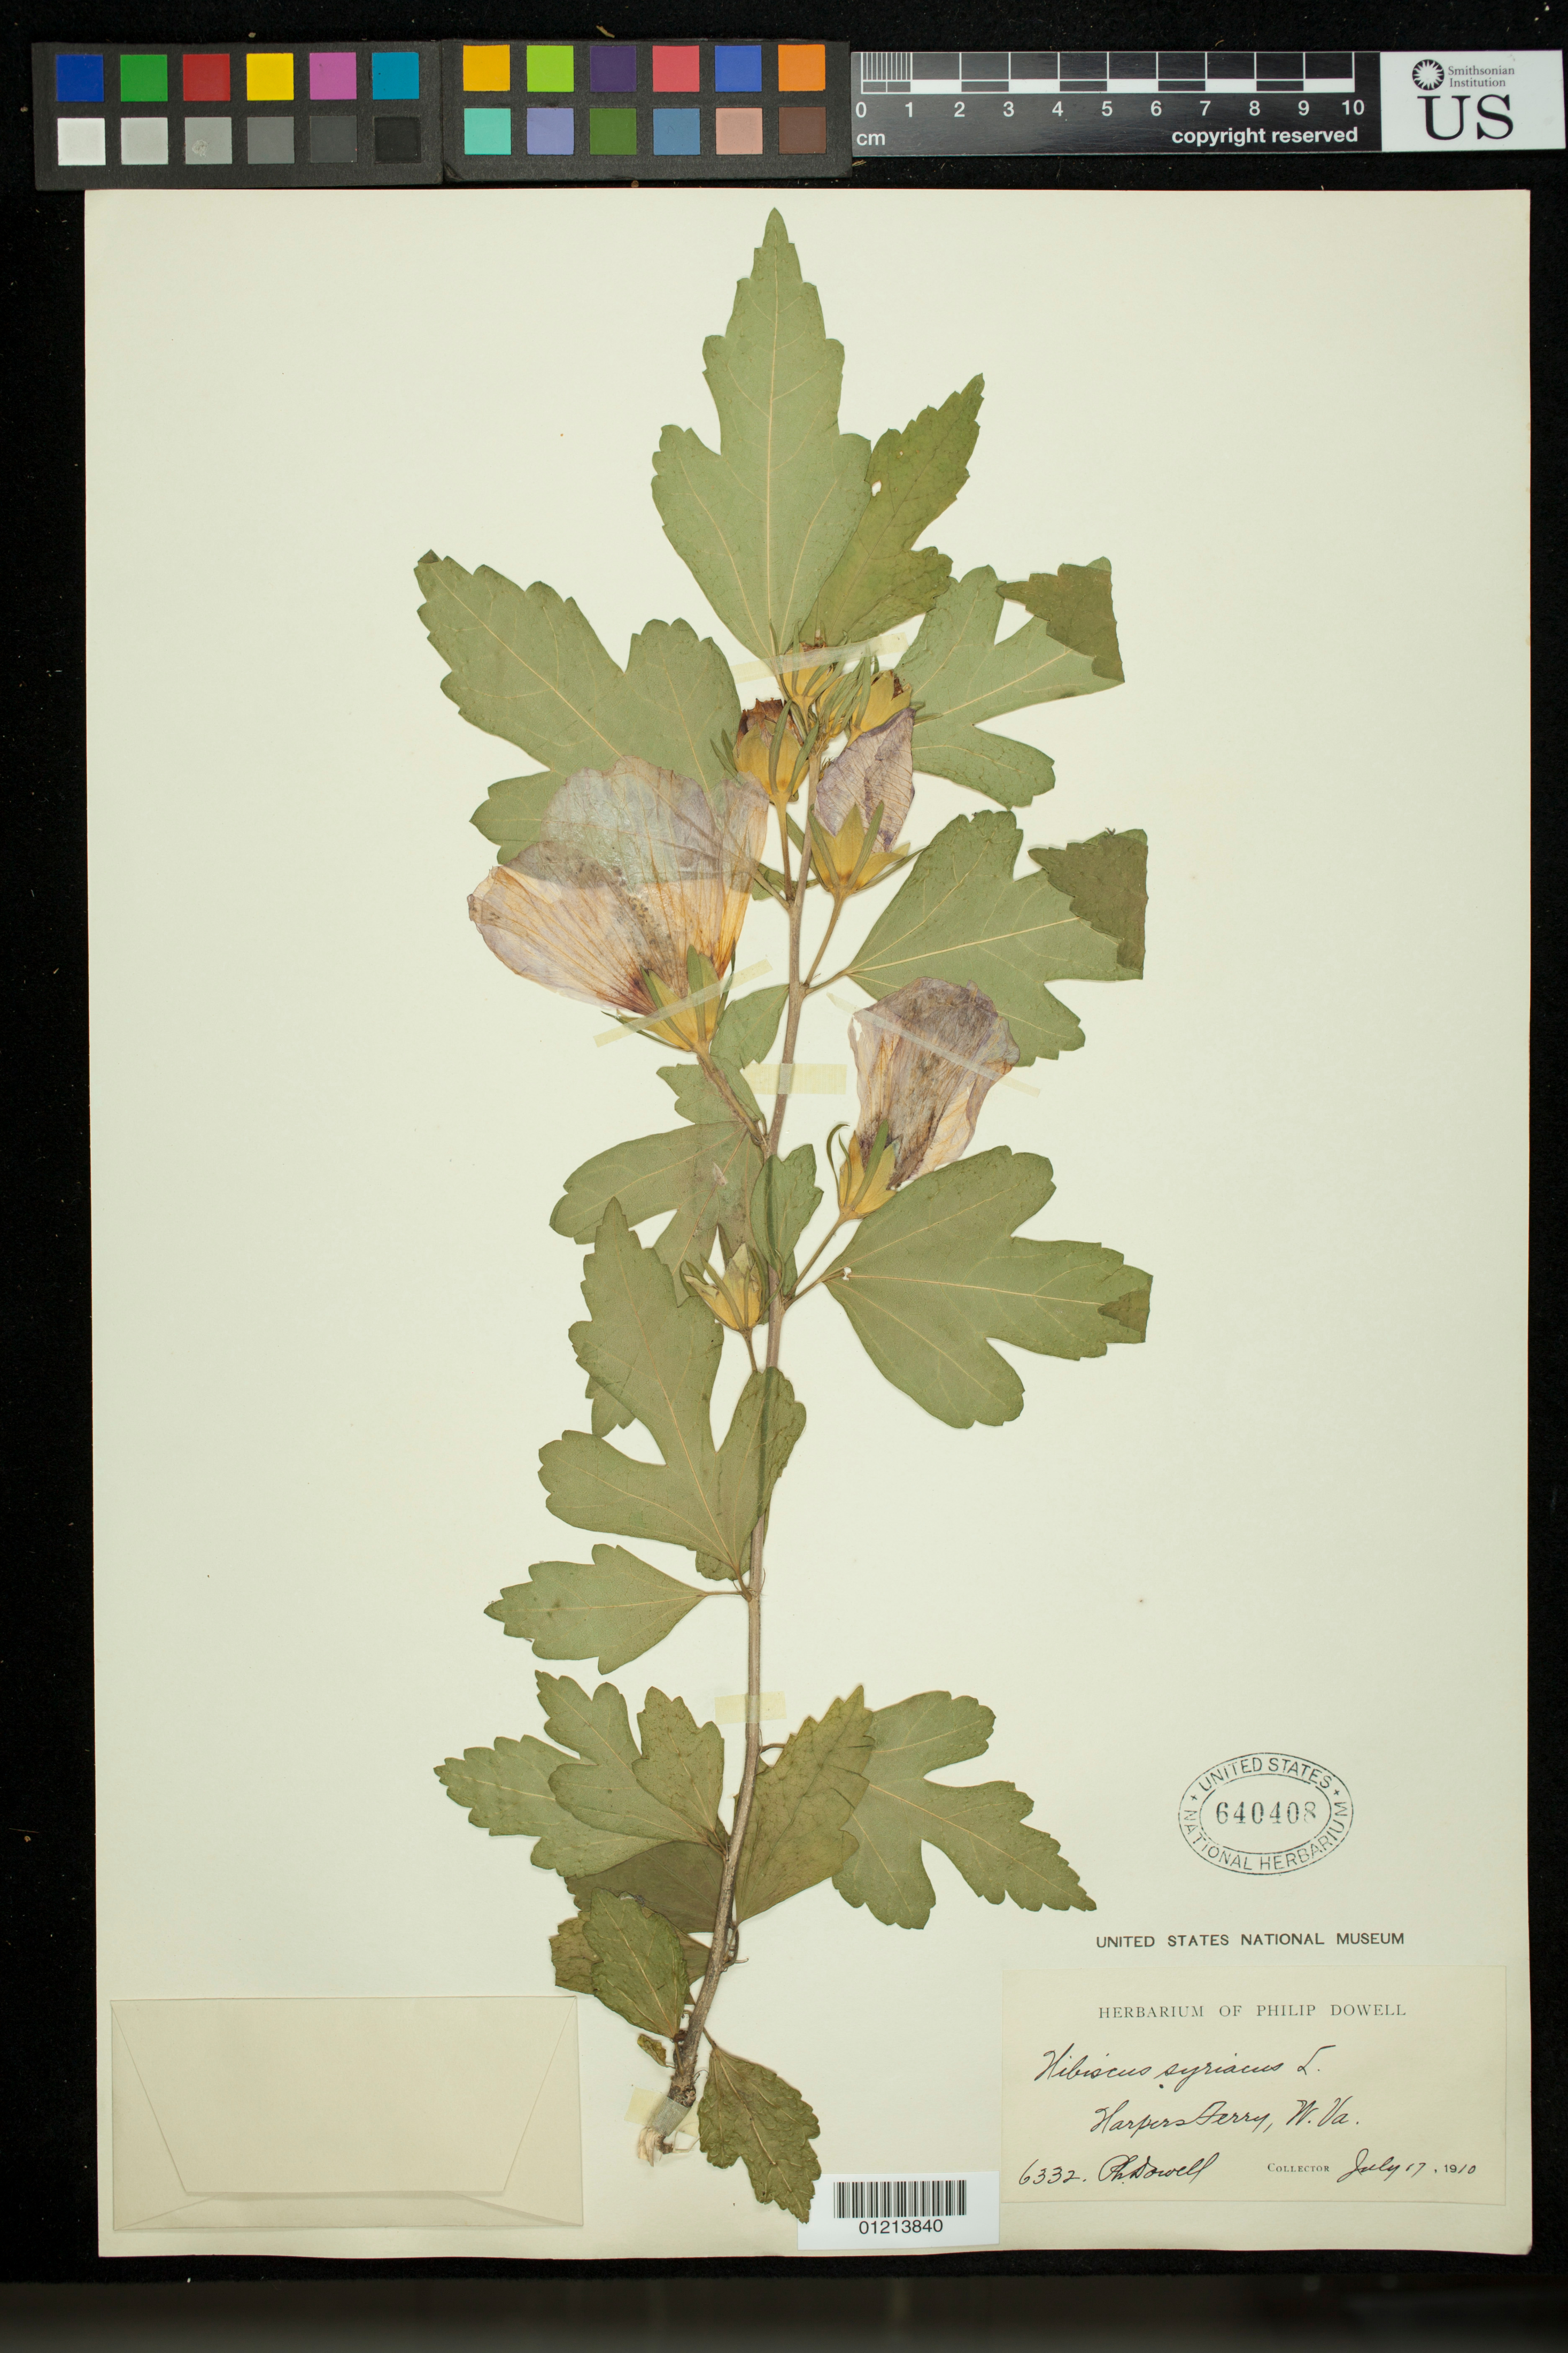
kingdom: Plantae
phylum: Tracheophyta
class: Magnoliopsida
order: Malvales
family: Malvaceae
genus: Hibiscus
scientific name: Hibiscus syriacus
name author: L.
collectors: P. Dowell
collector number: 6332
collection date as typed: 17 Jul 1910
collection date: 1910-07-17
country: United States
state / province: West Virginia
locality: Harpers Ferry, W. Va.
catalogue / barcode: US 640408